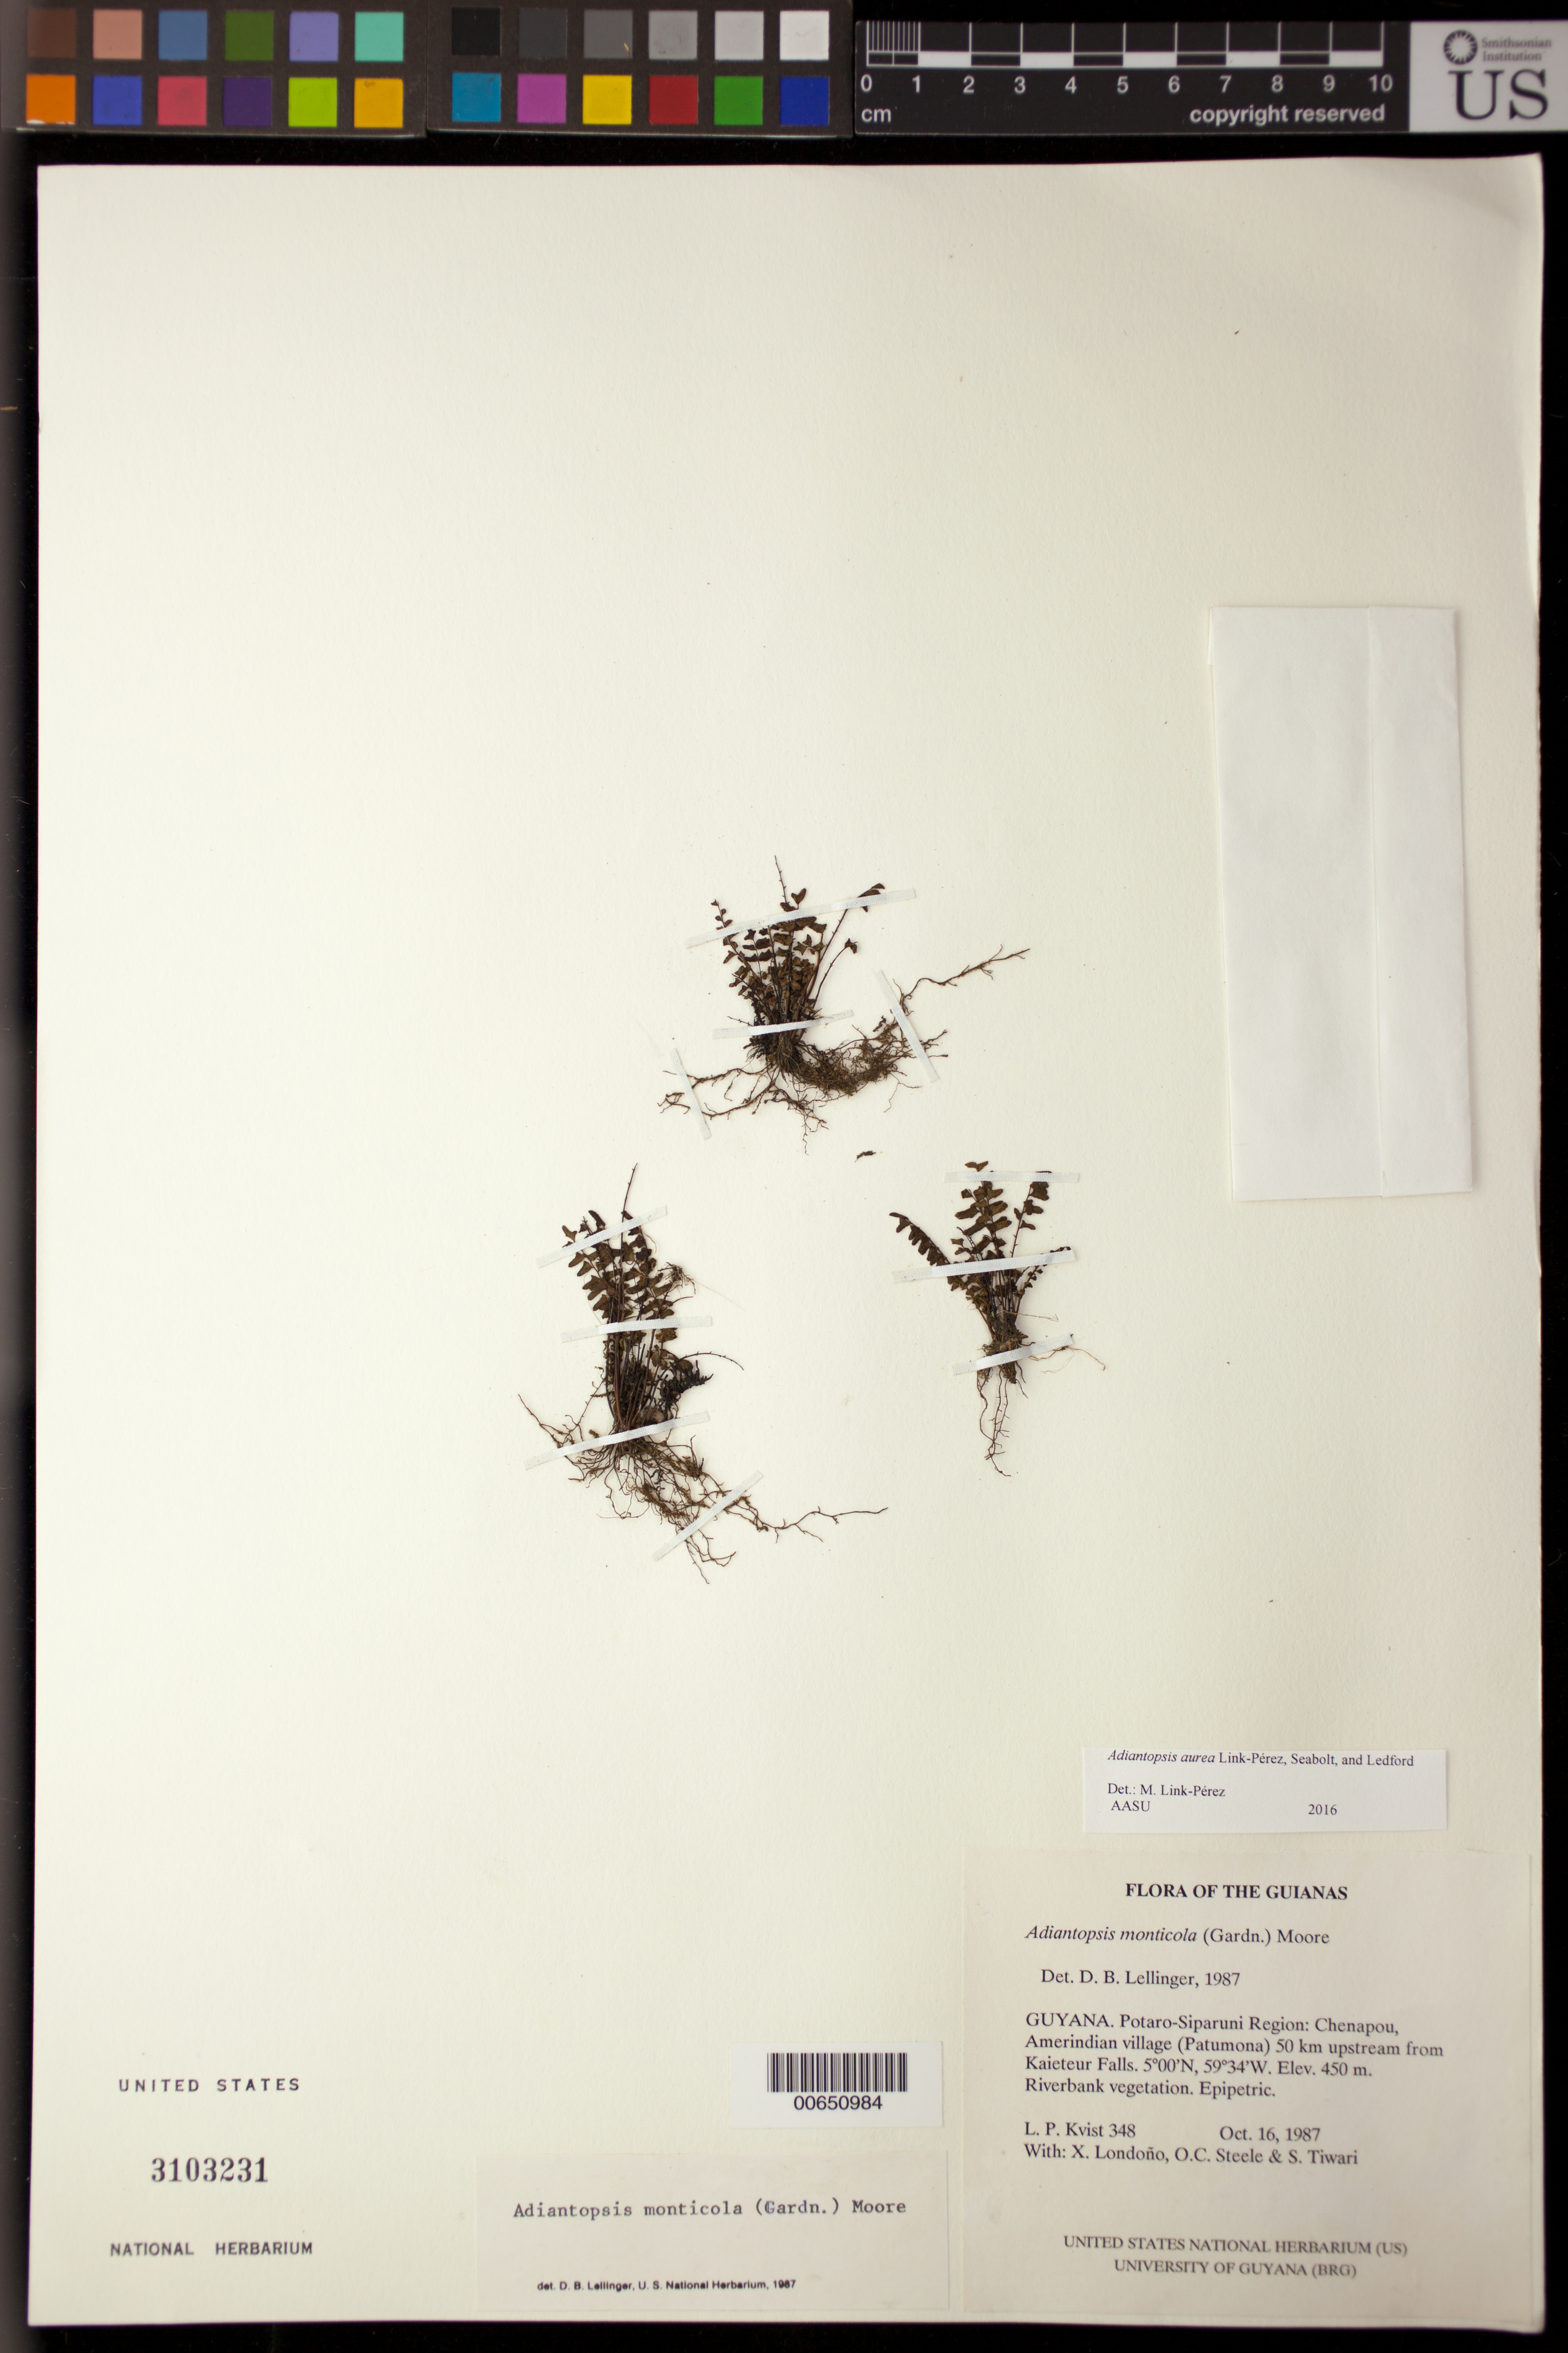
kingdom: Plantae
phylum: Tracheophyta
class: Polypodiopsida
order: Polypodiales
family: Pteridaceae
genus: Adiantopsis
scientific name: Adiantopsis aurea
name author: Link-Perez et al.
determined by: Link-Perez, Melanie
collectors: L. P. Kvist, X. Londoño, O. C. Steele & S. Tiwari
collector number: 348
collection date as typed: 6 October 1987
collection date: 1987-10-06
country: Guyana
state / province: Potaro-Siparuni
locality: Chenapou, Amerindian village (Patumona) 50 km upstream from Kaieteur Falls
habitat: Riverbank vegetation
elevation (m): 450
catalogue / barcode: US 3103231